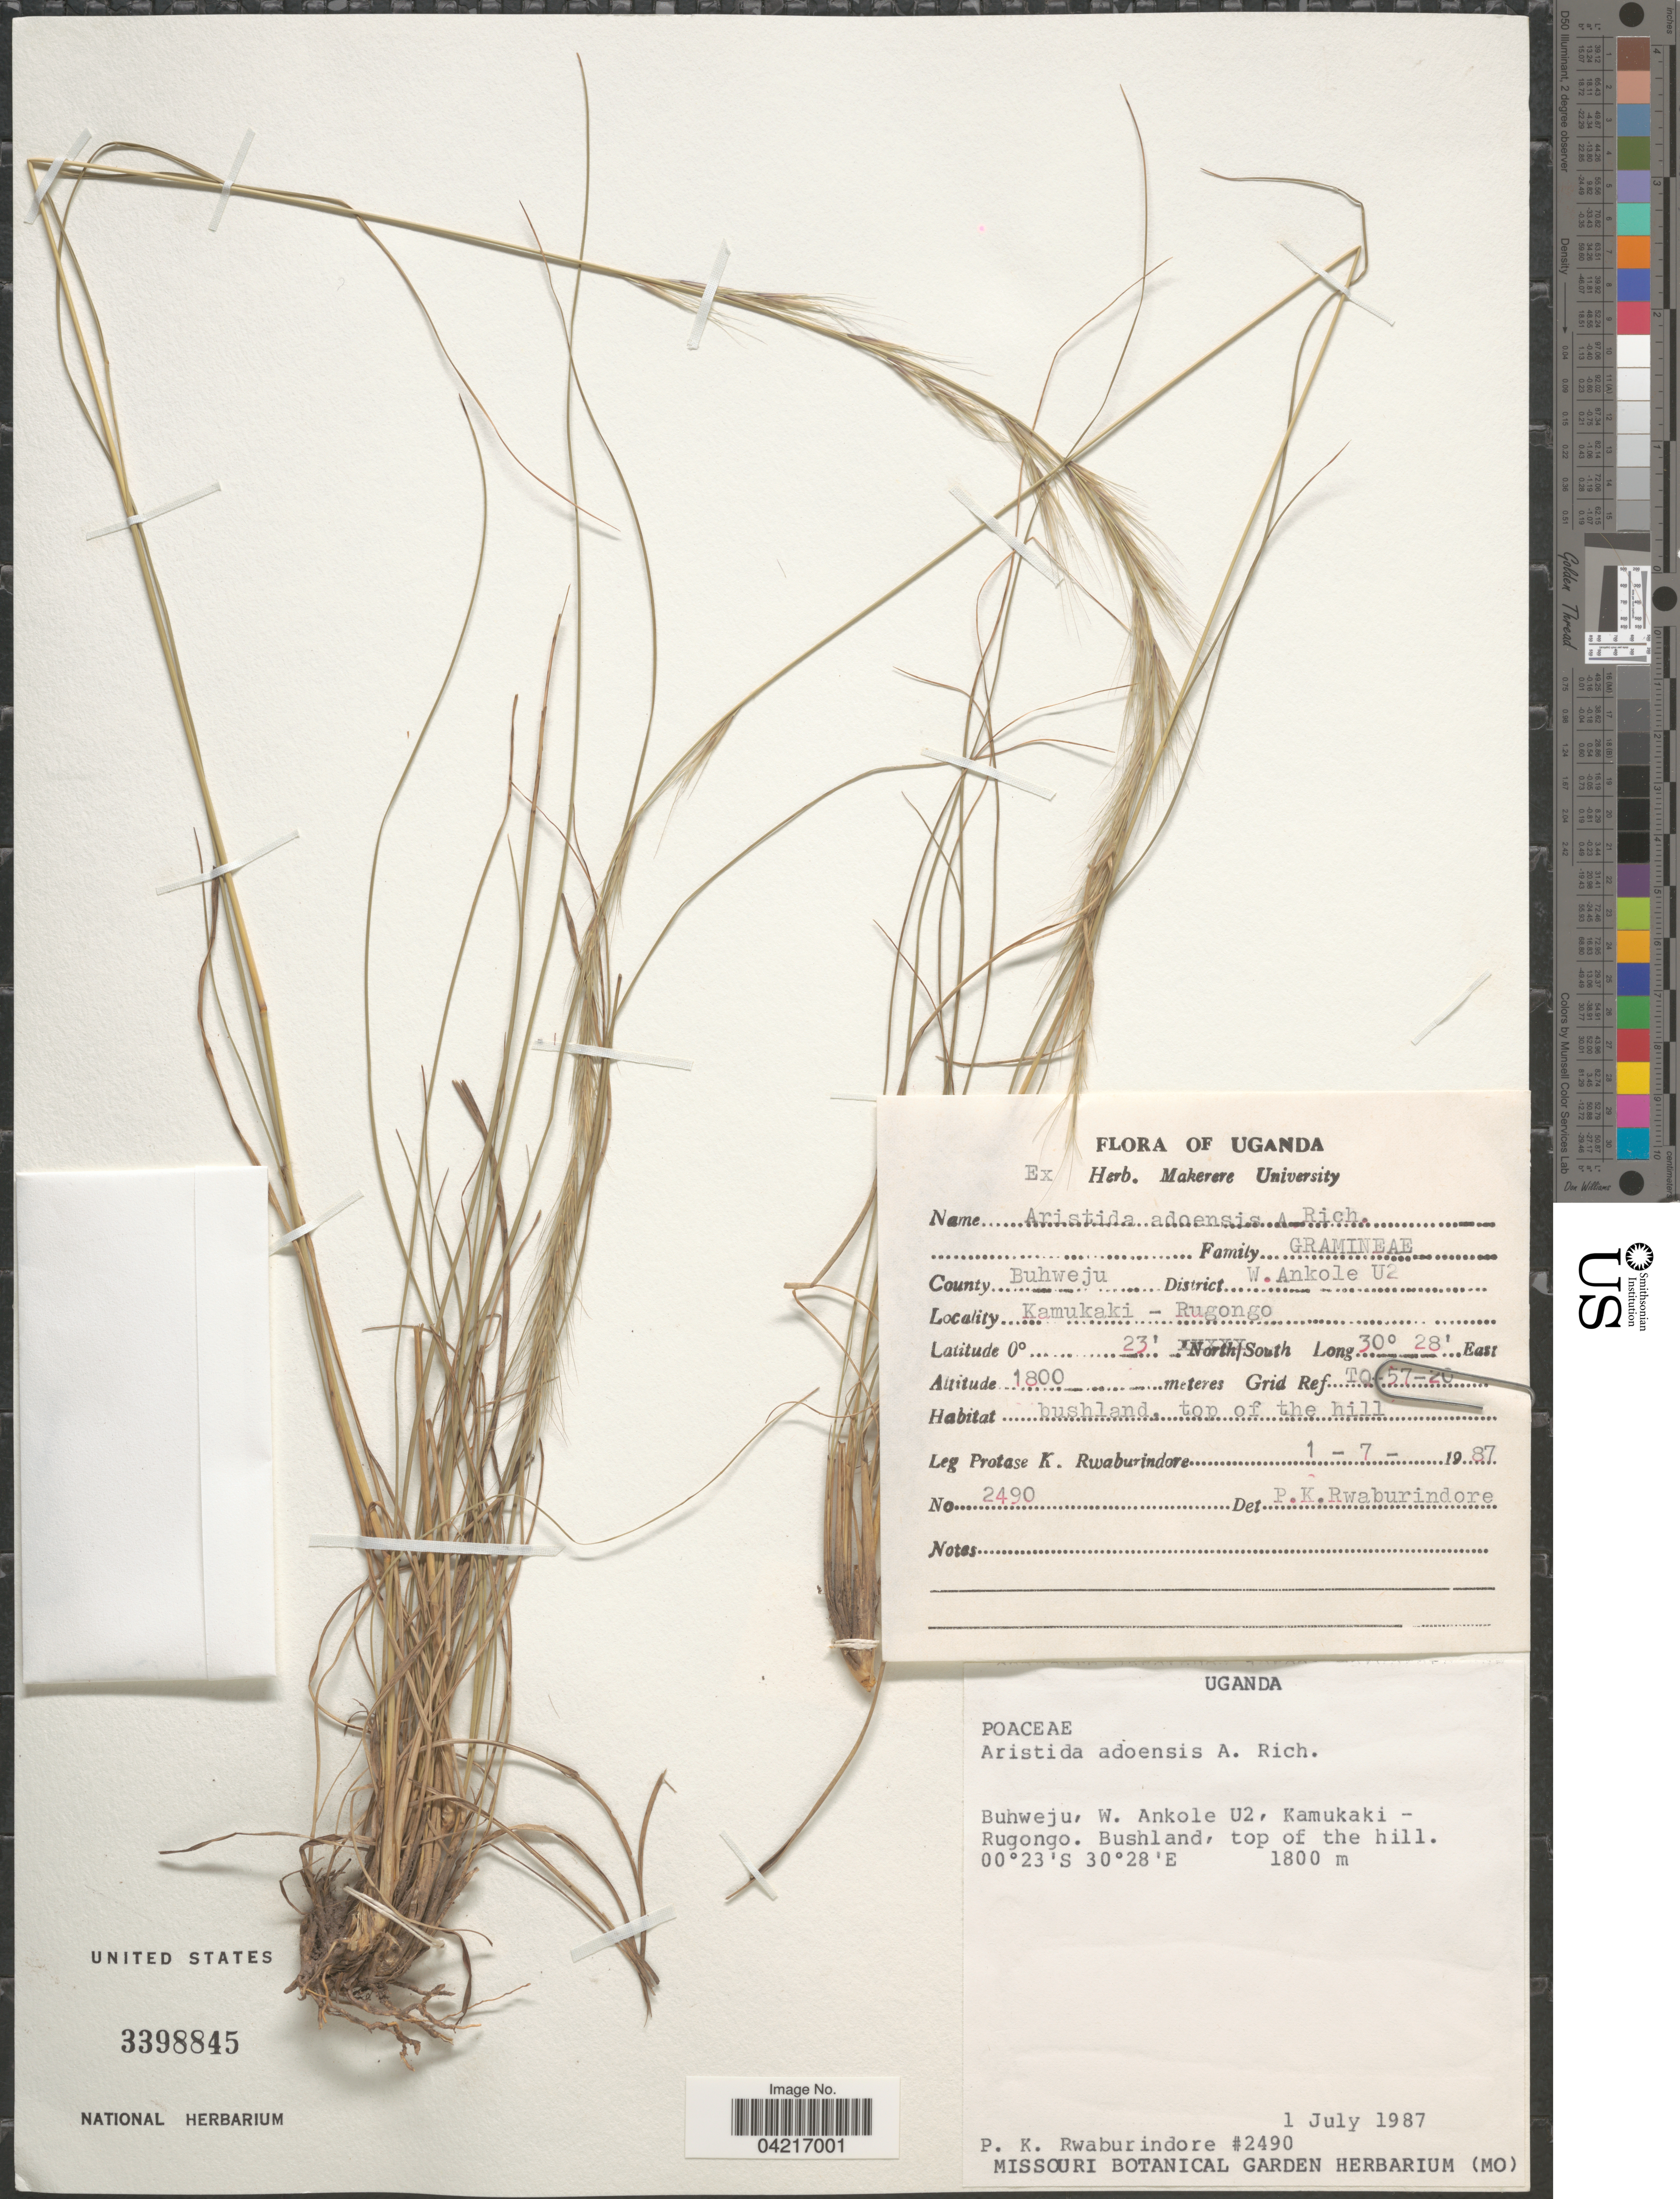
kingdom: Plantae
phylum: Tracheophyta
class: Liliopsida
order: Poales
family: Poaceae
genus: Aristida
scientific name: Aristida adoensis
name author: Hochst. ex A. Rich.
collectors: P. Rwaburindore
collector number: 2490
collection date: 1987-07-01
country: Uganda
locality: County Buhweju, District W. Ankole U2. Kamukaki - Rugongo. Bushland, top of the hill. Grid Ref T0-57-20.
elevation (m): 1800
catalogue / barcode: US 3398845